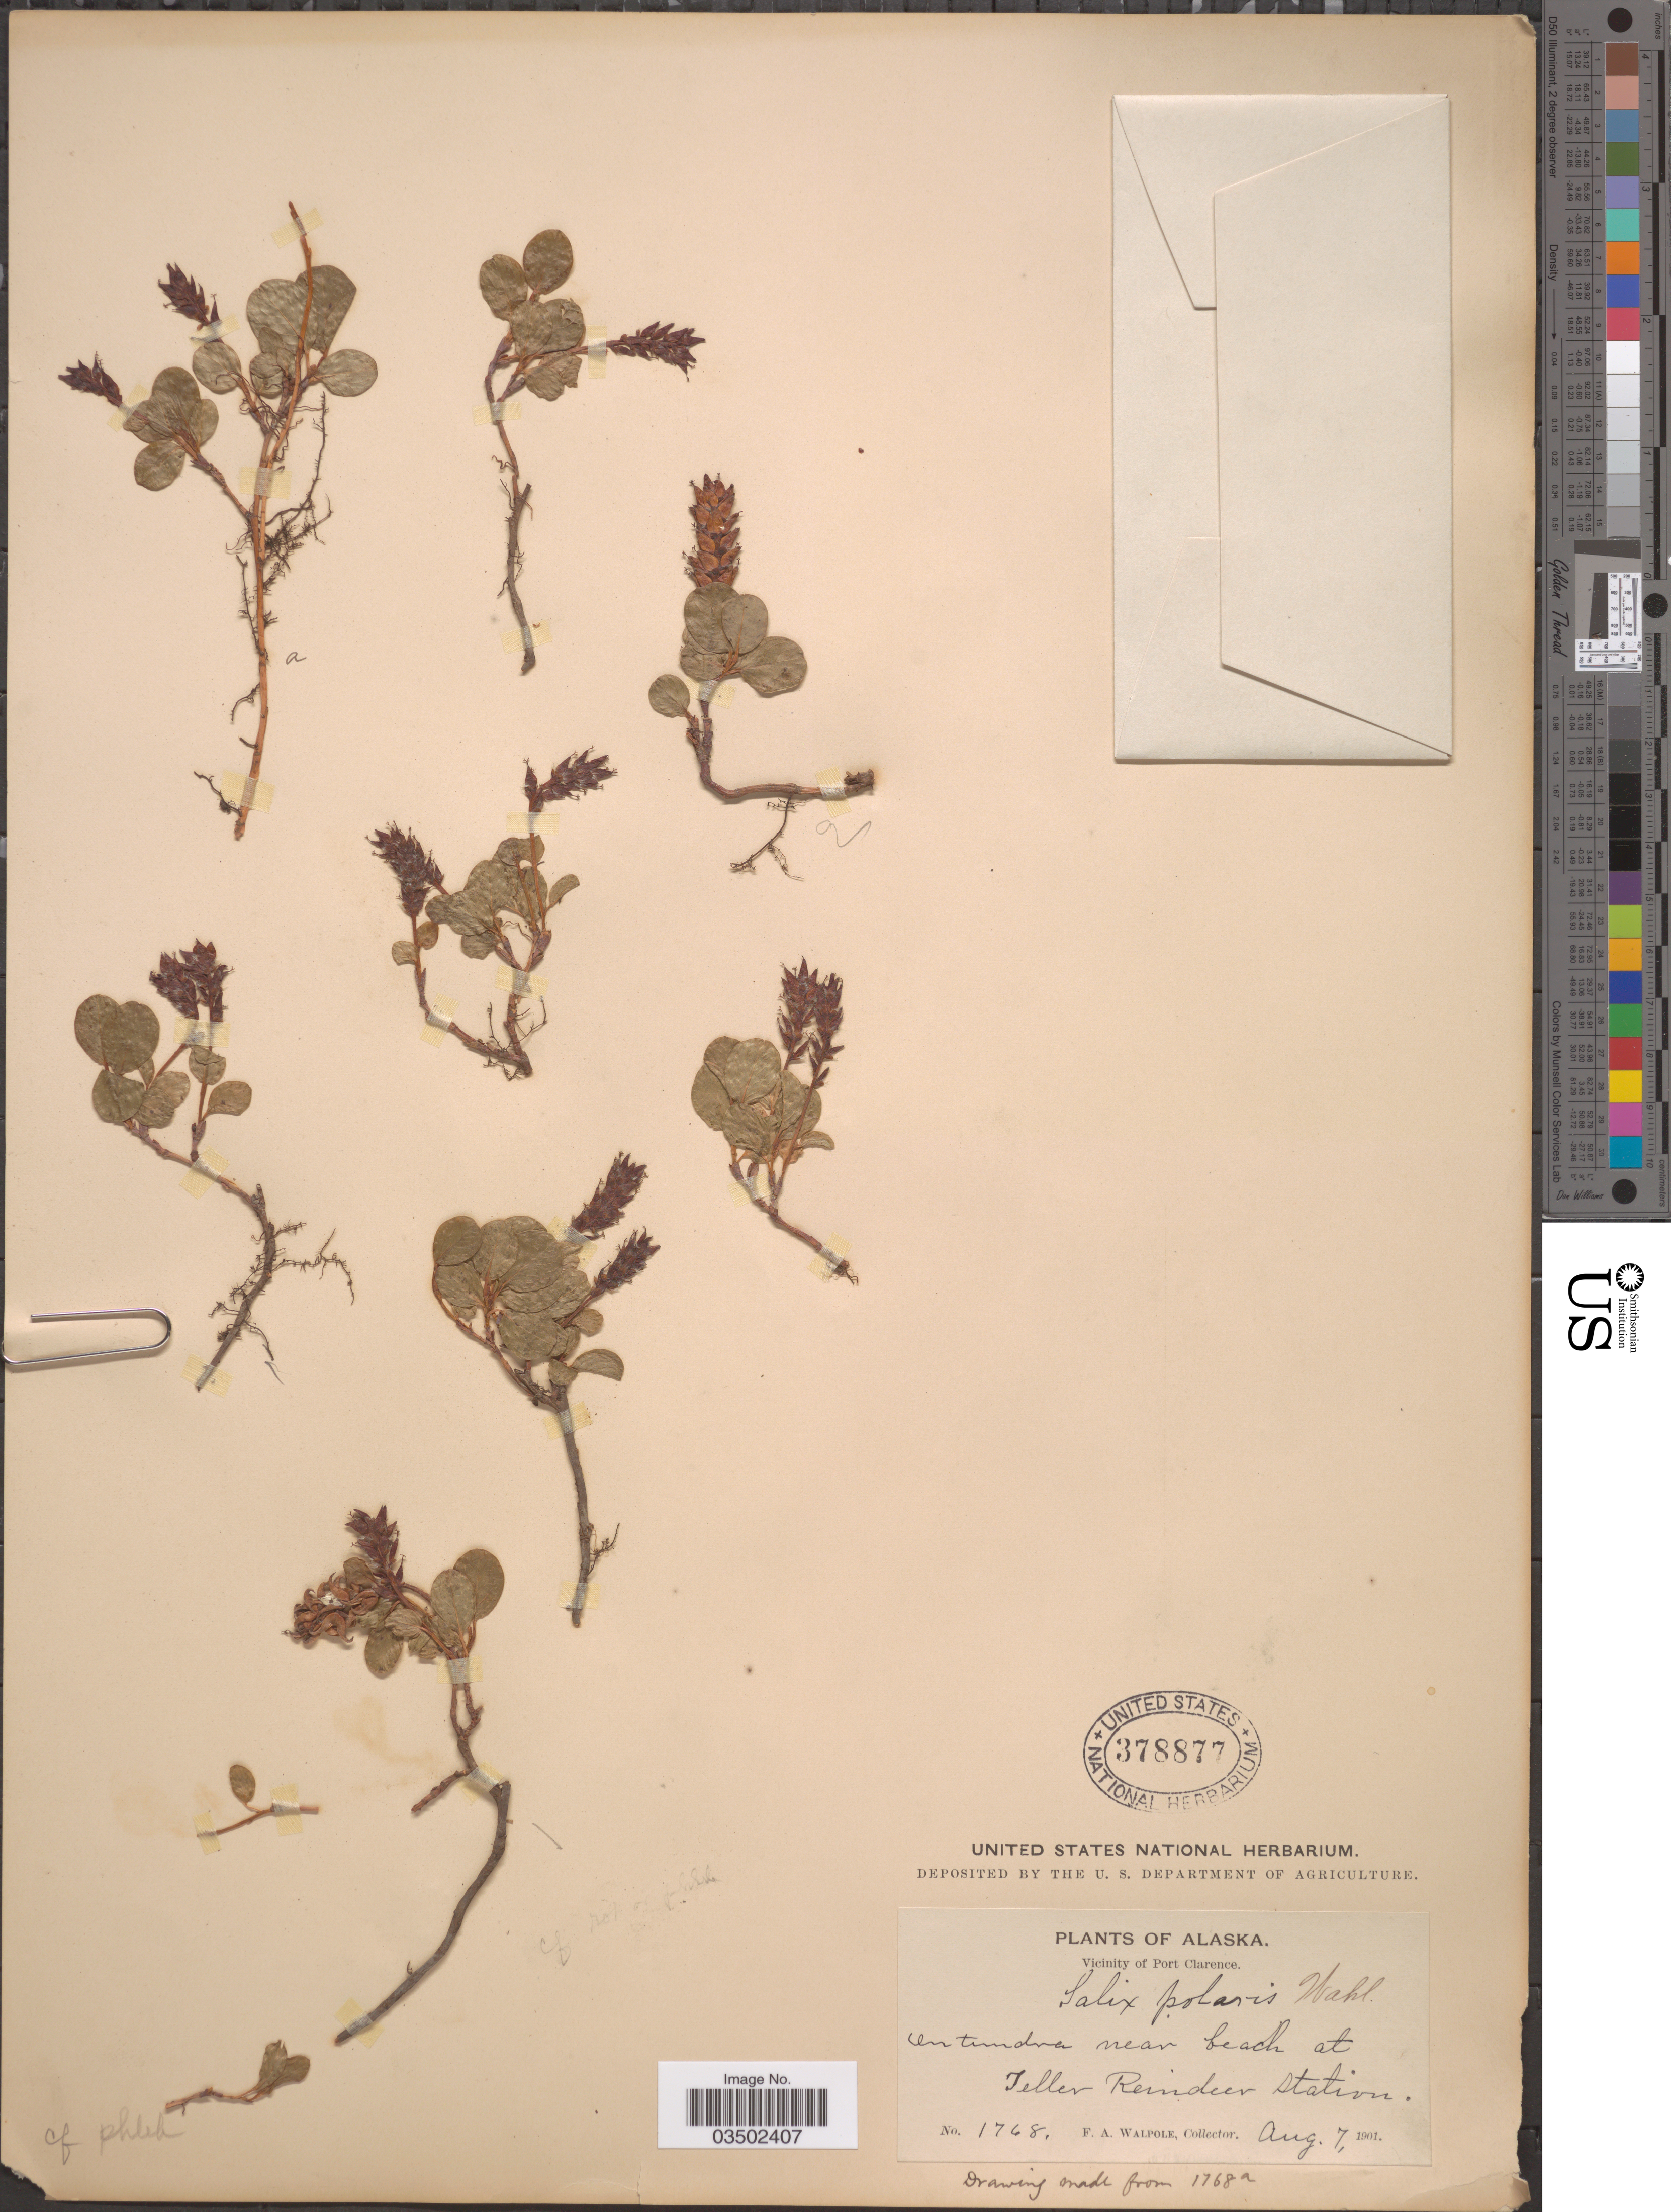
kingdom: Plantae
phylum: Tracheophyta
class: Magnoliopsida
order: Malpighiales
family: Salicaceae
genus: Salix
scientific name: Salix polaris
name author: Wahlenb.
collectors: F. Walpole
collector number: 1768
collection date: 1901-08-07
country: United States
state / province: Alaska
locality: Vicinity of Port Clarence. On tundra near beach at Teller Reindeer Station.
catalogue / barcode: US 378877